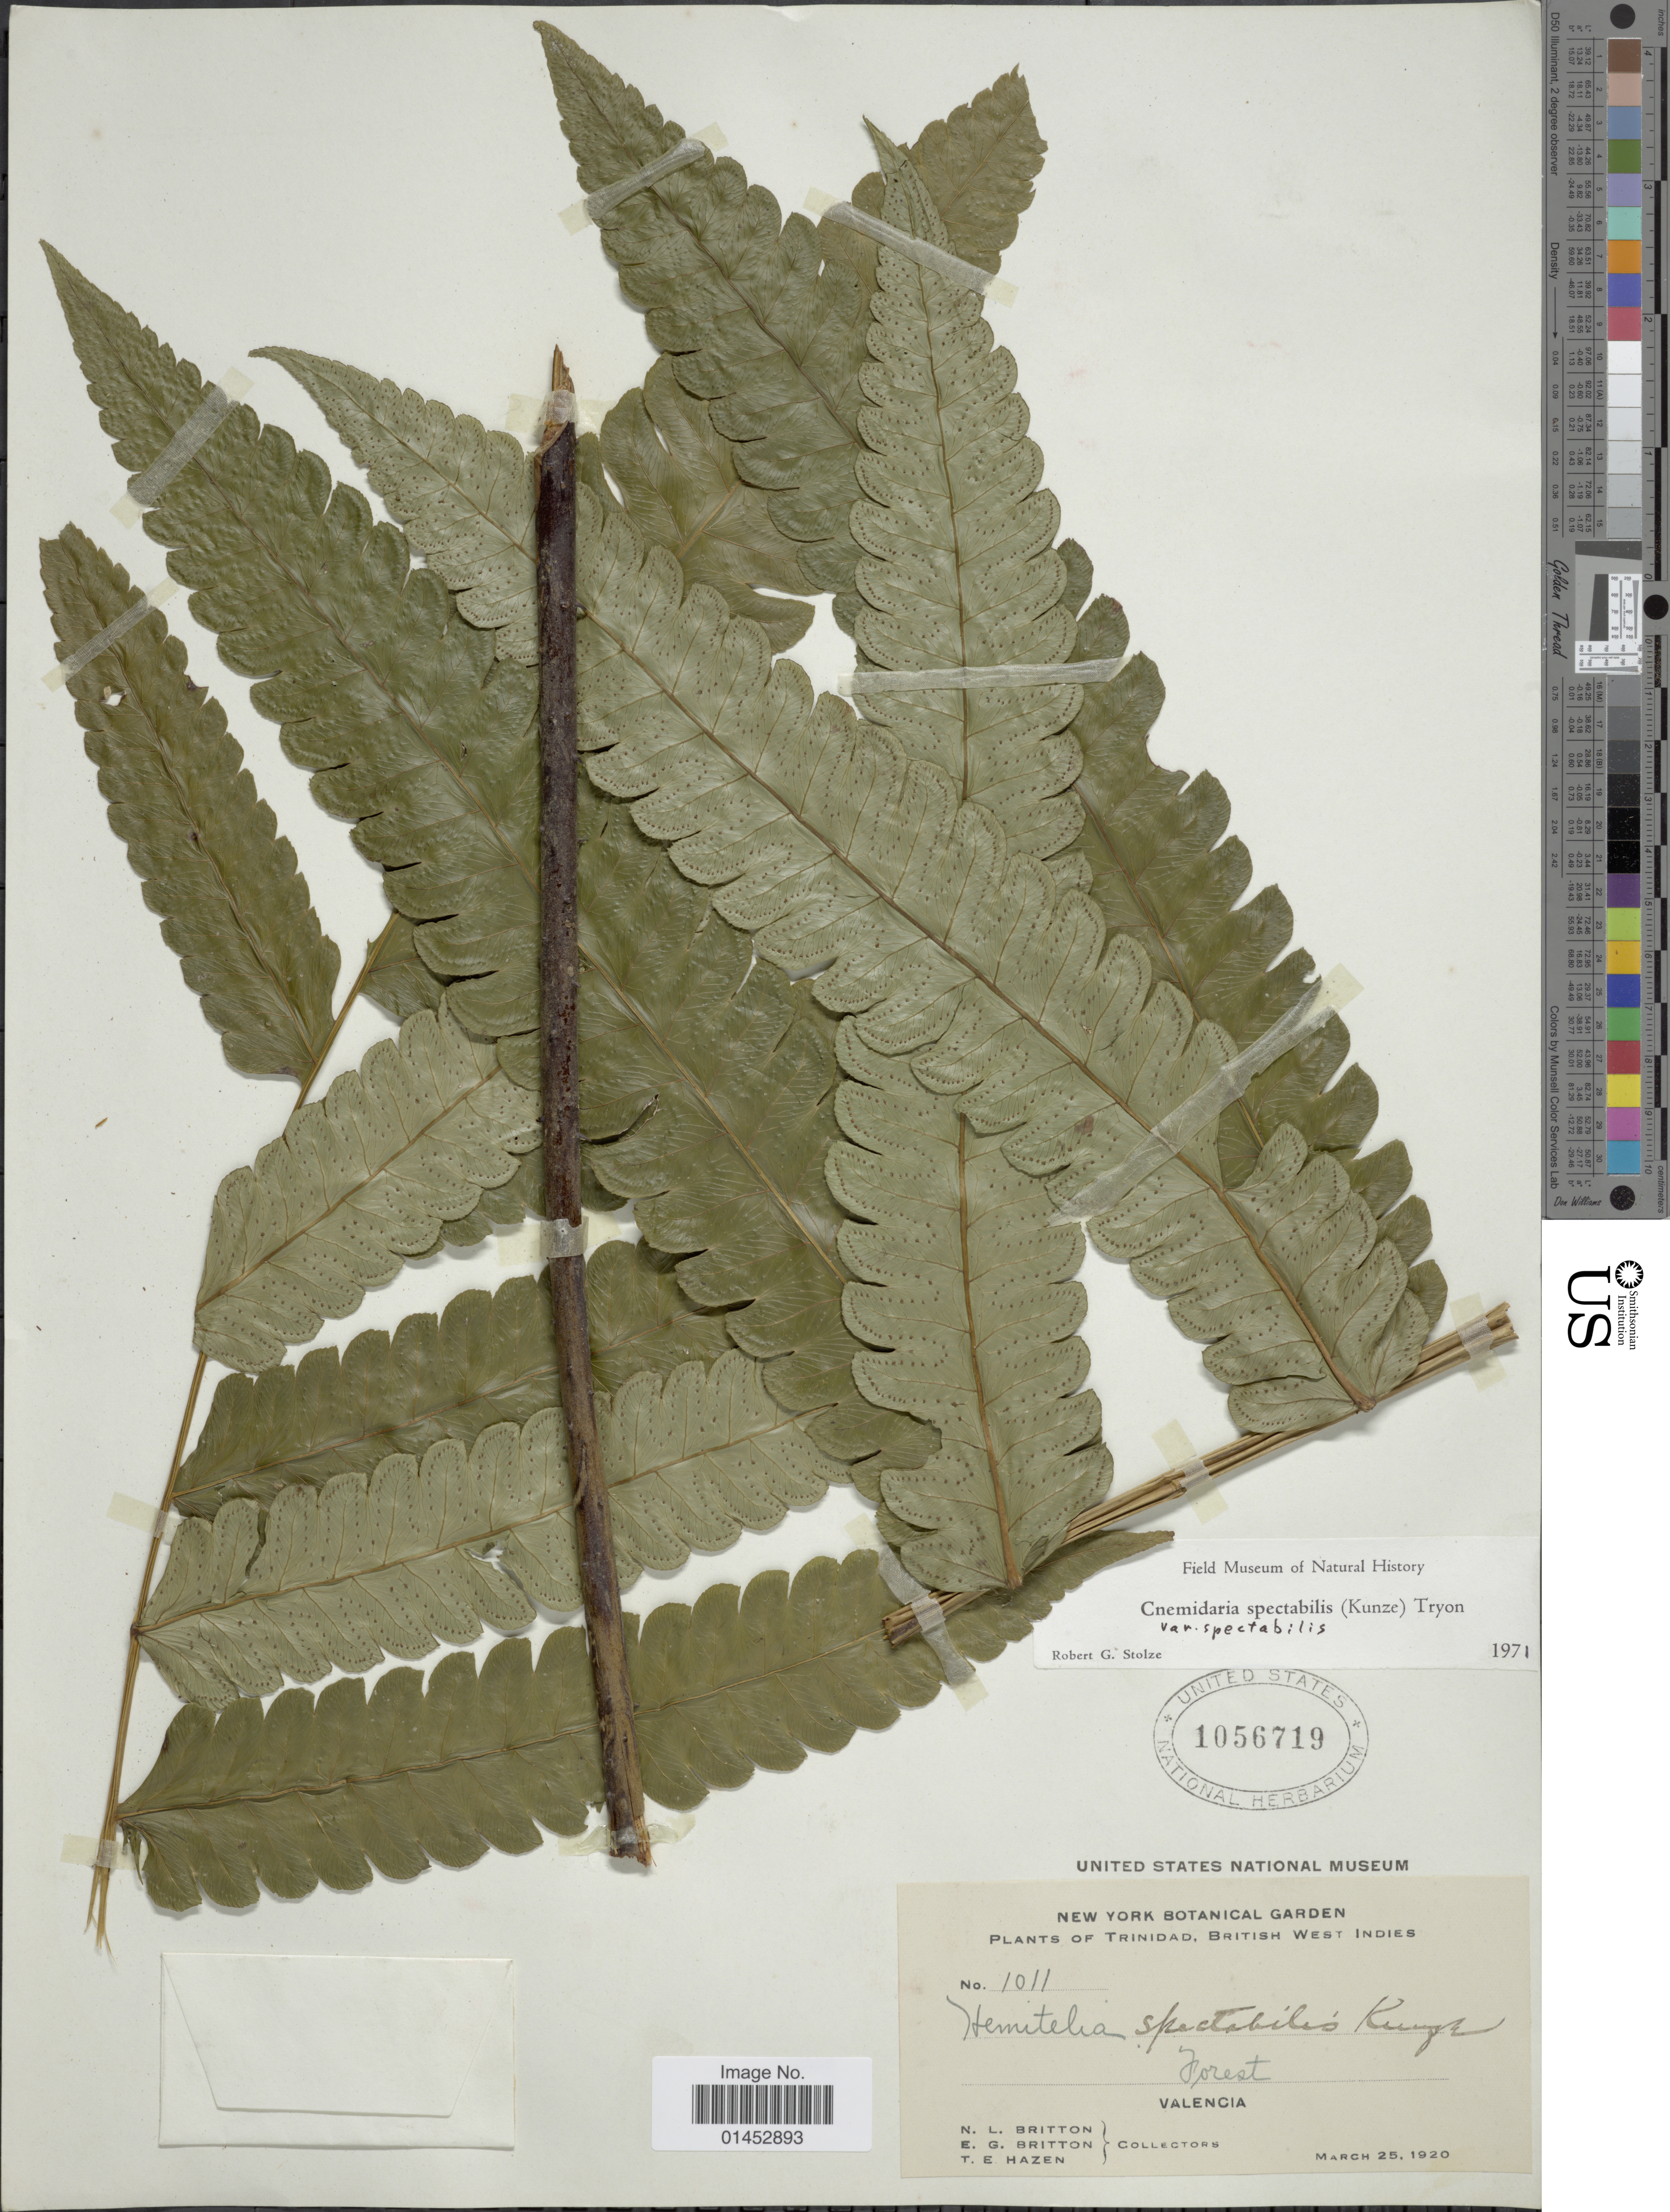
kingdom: Plantae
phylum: Tracheophyta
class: Polypodiopsida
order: Cyatheales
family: Cyatheaceae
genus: Cyathea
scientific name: Cyathea spectabilis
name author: (Kunze) Domin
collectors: N. Britton, E. G. Britton & T. E. Hazen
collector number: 1011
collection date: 1920-03-25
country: Trinidad and Tobago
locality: Trinidad, British West Indies, Valencia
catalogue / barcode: US 1056719